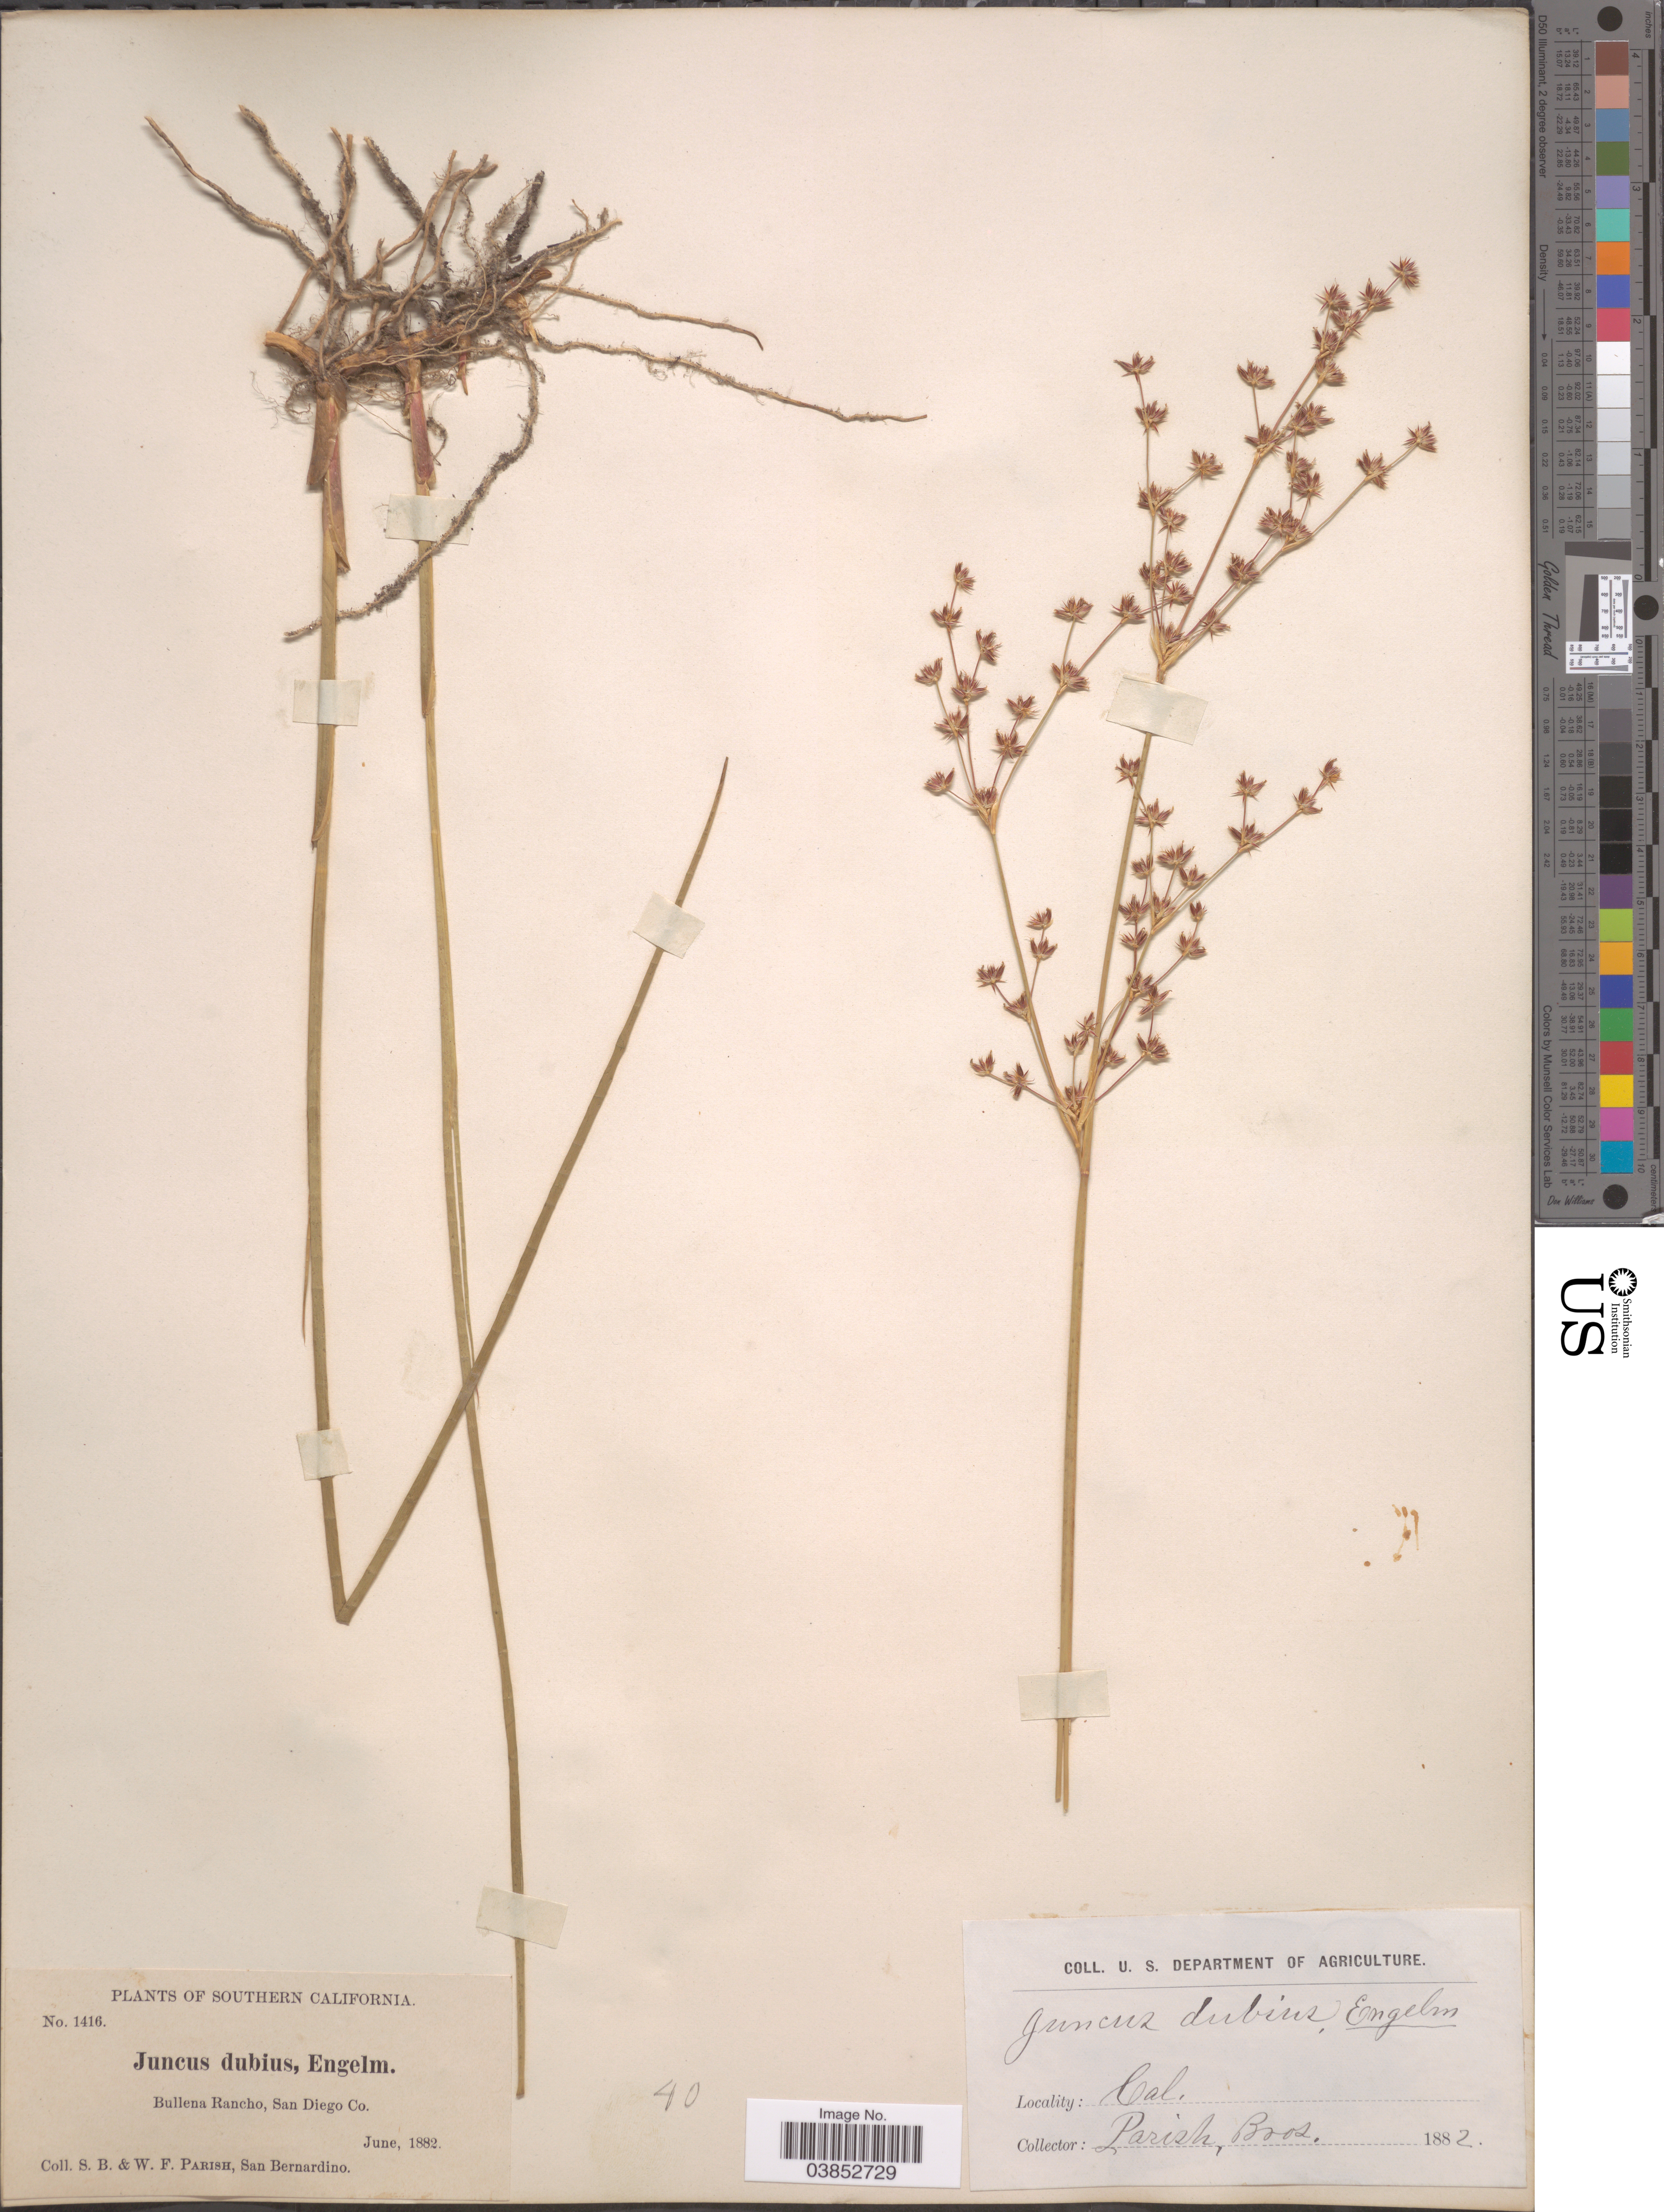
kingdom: Plantae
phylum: Tracheophyta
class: Liliopsida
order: Poales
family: Juncaceae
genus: Juncus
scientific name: Juncus dubius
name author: Engelm.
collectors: S. B. Parish & W. F. Parish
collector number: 1416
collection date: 1882-06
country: United States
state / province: California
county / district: San Diego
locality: Southern California. Bullena Rancho, San Diego Co.